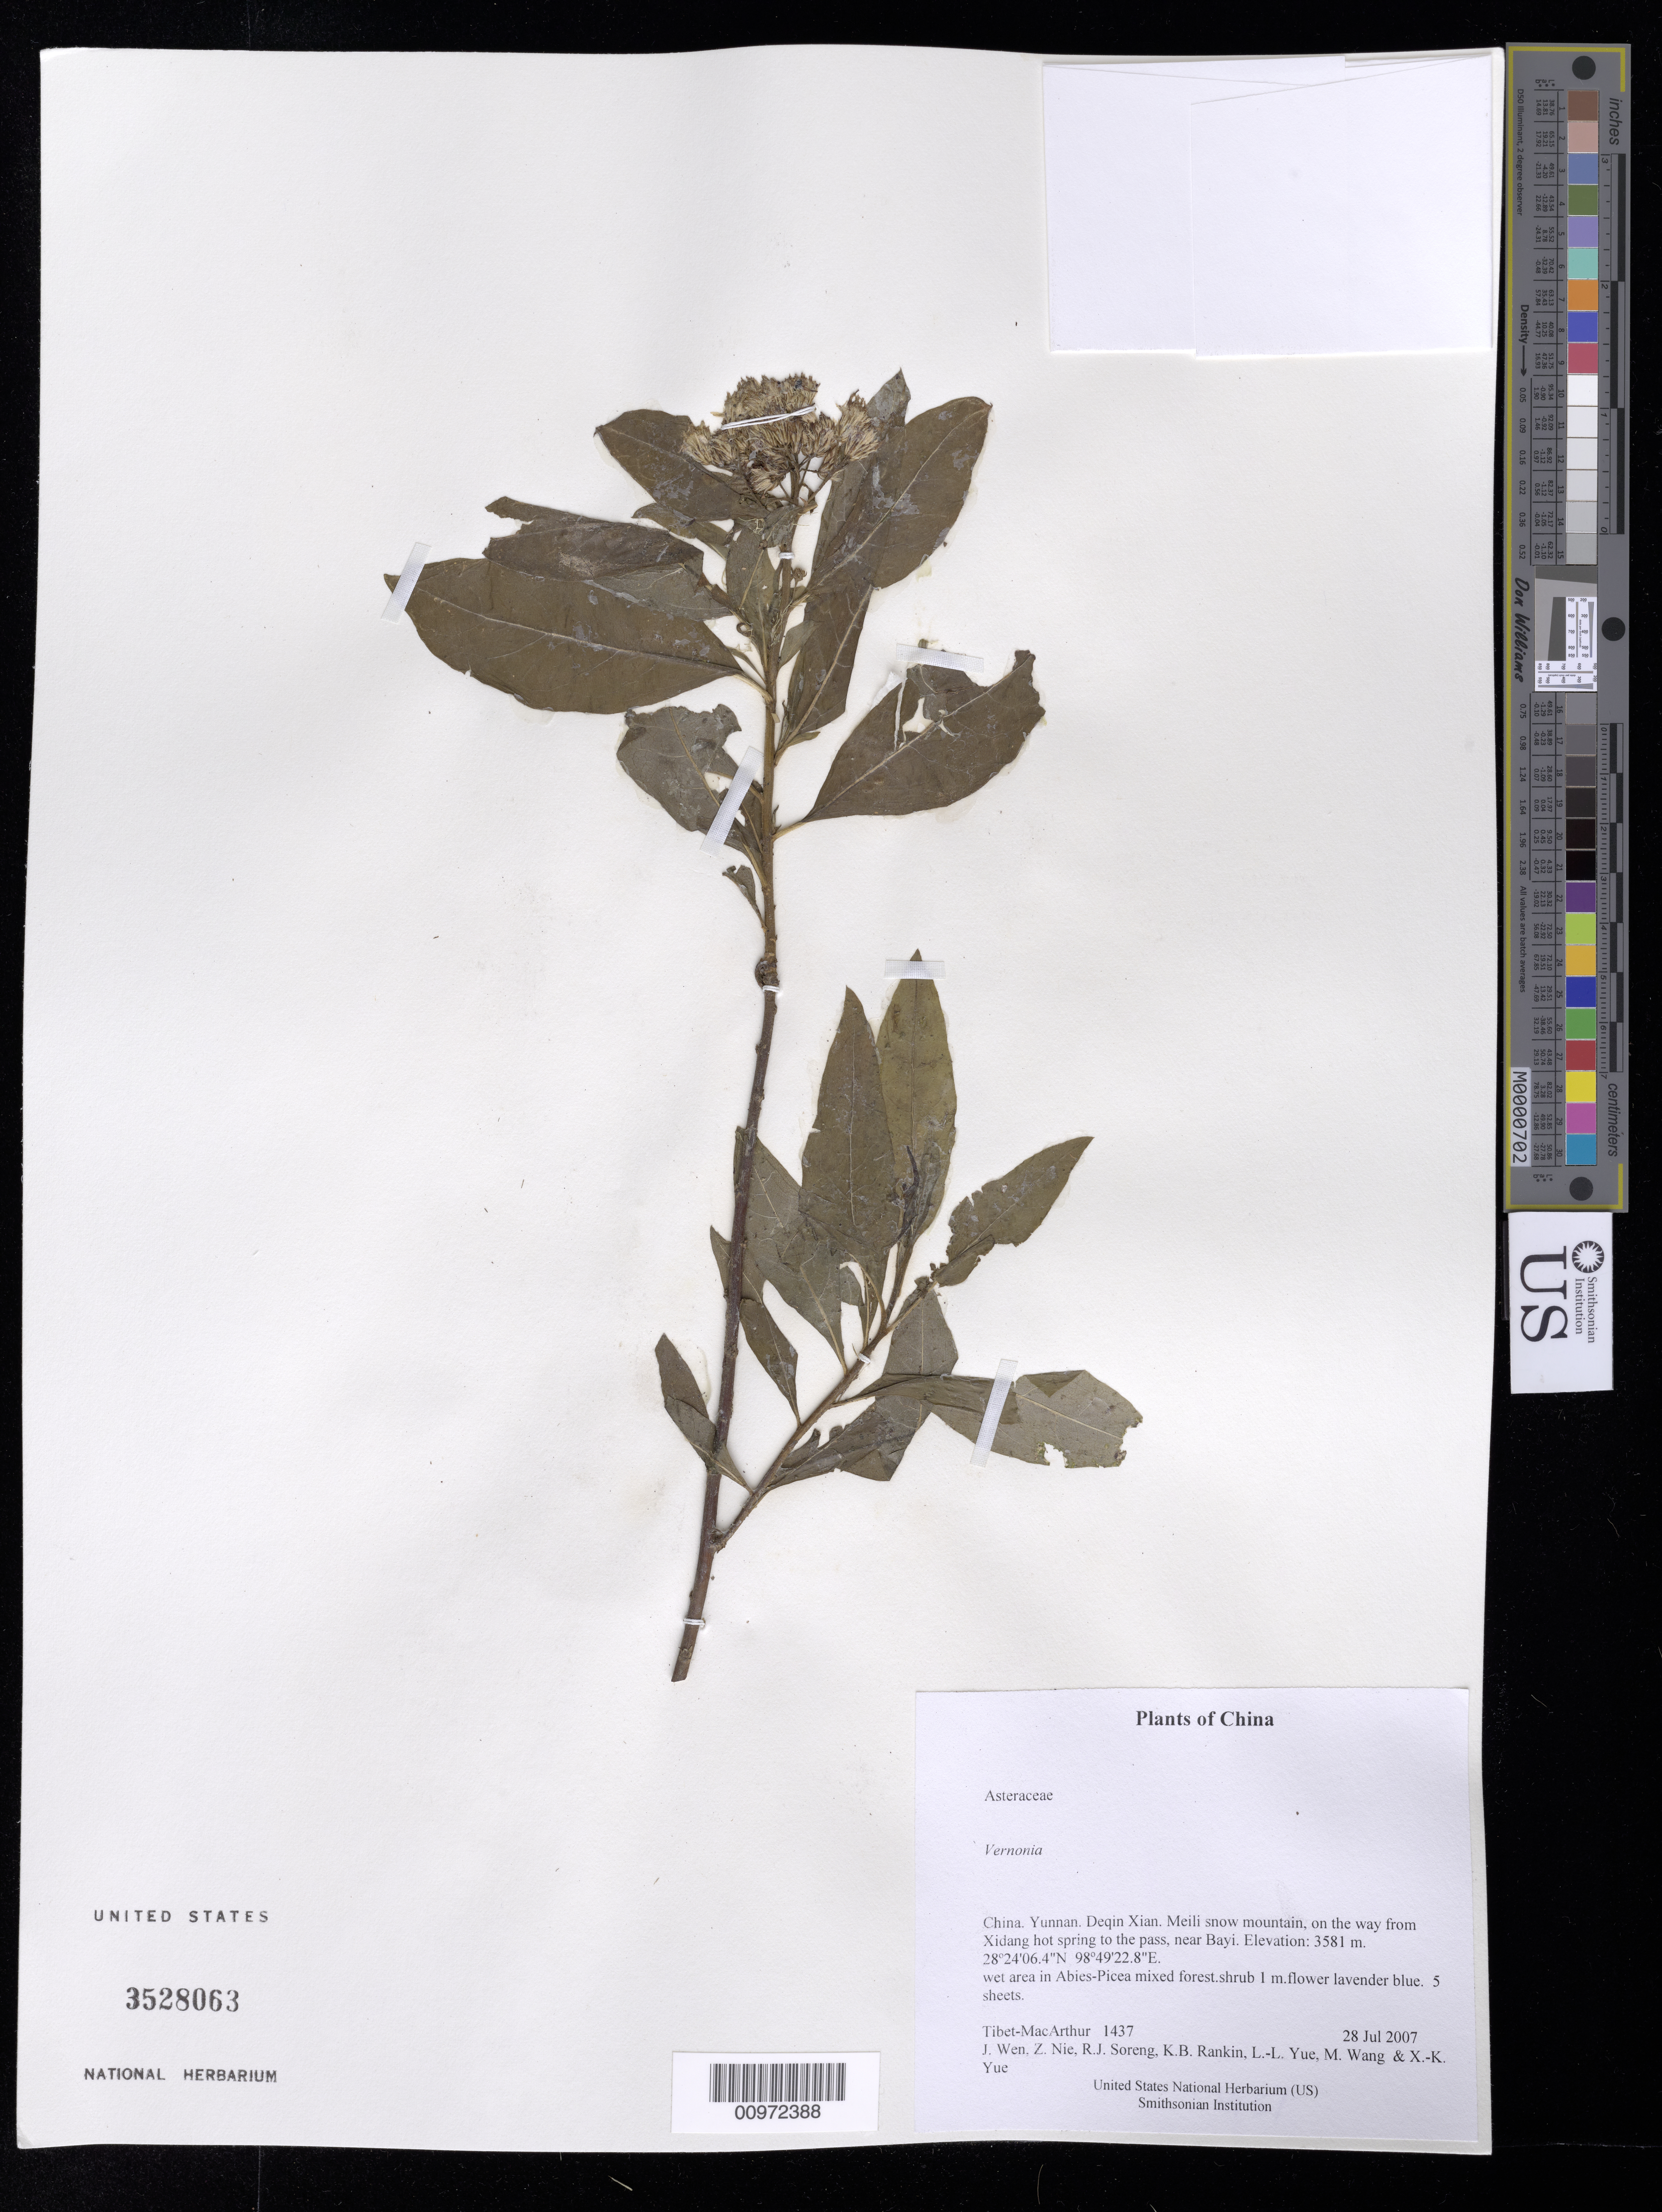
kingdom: Plantae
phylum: Tracheophyta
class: Magnoliopsida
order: Asterales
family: Asteraceae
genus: Vernonia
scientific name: Vernonia sp.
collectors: Tibet-MacArthur, J. Wen, Z. Nie, R. J. Soreng, K. Rankin, L. Yue, M. Wang & X. Yue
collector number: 1437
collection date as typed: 28 Jul 2007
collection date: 2007-07-28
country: China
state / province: Yunnan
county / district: Deqin Xian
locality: Meili snow mountain, on the way from Xidang hot spring to the pass, near Bayi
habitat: wet area in Abies-Picea mixed forest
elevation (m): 3581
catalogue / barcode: US 3528063